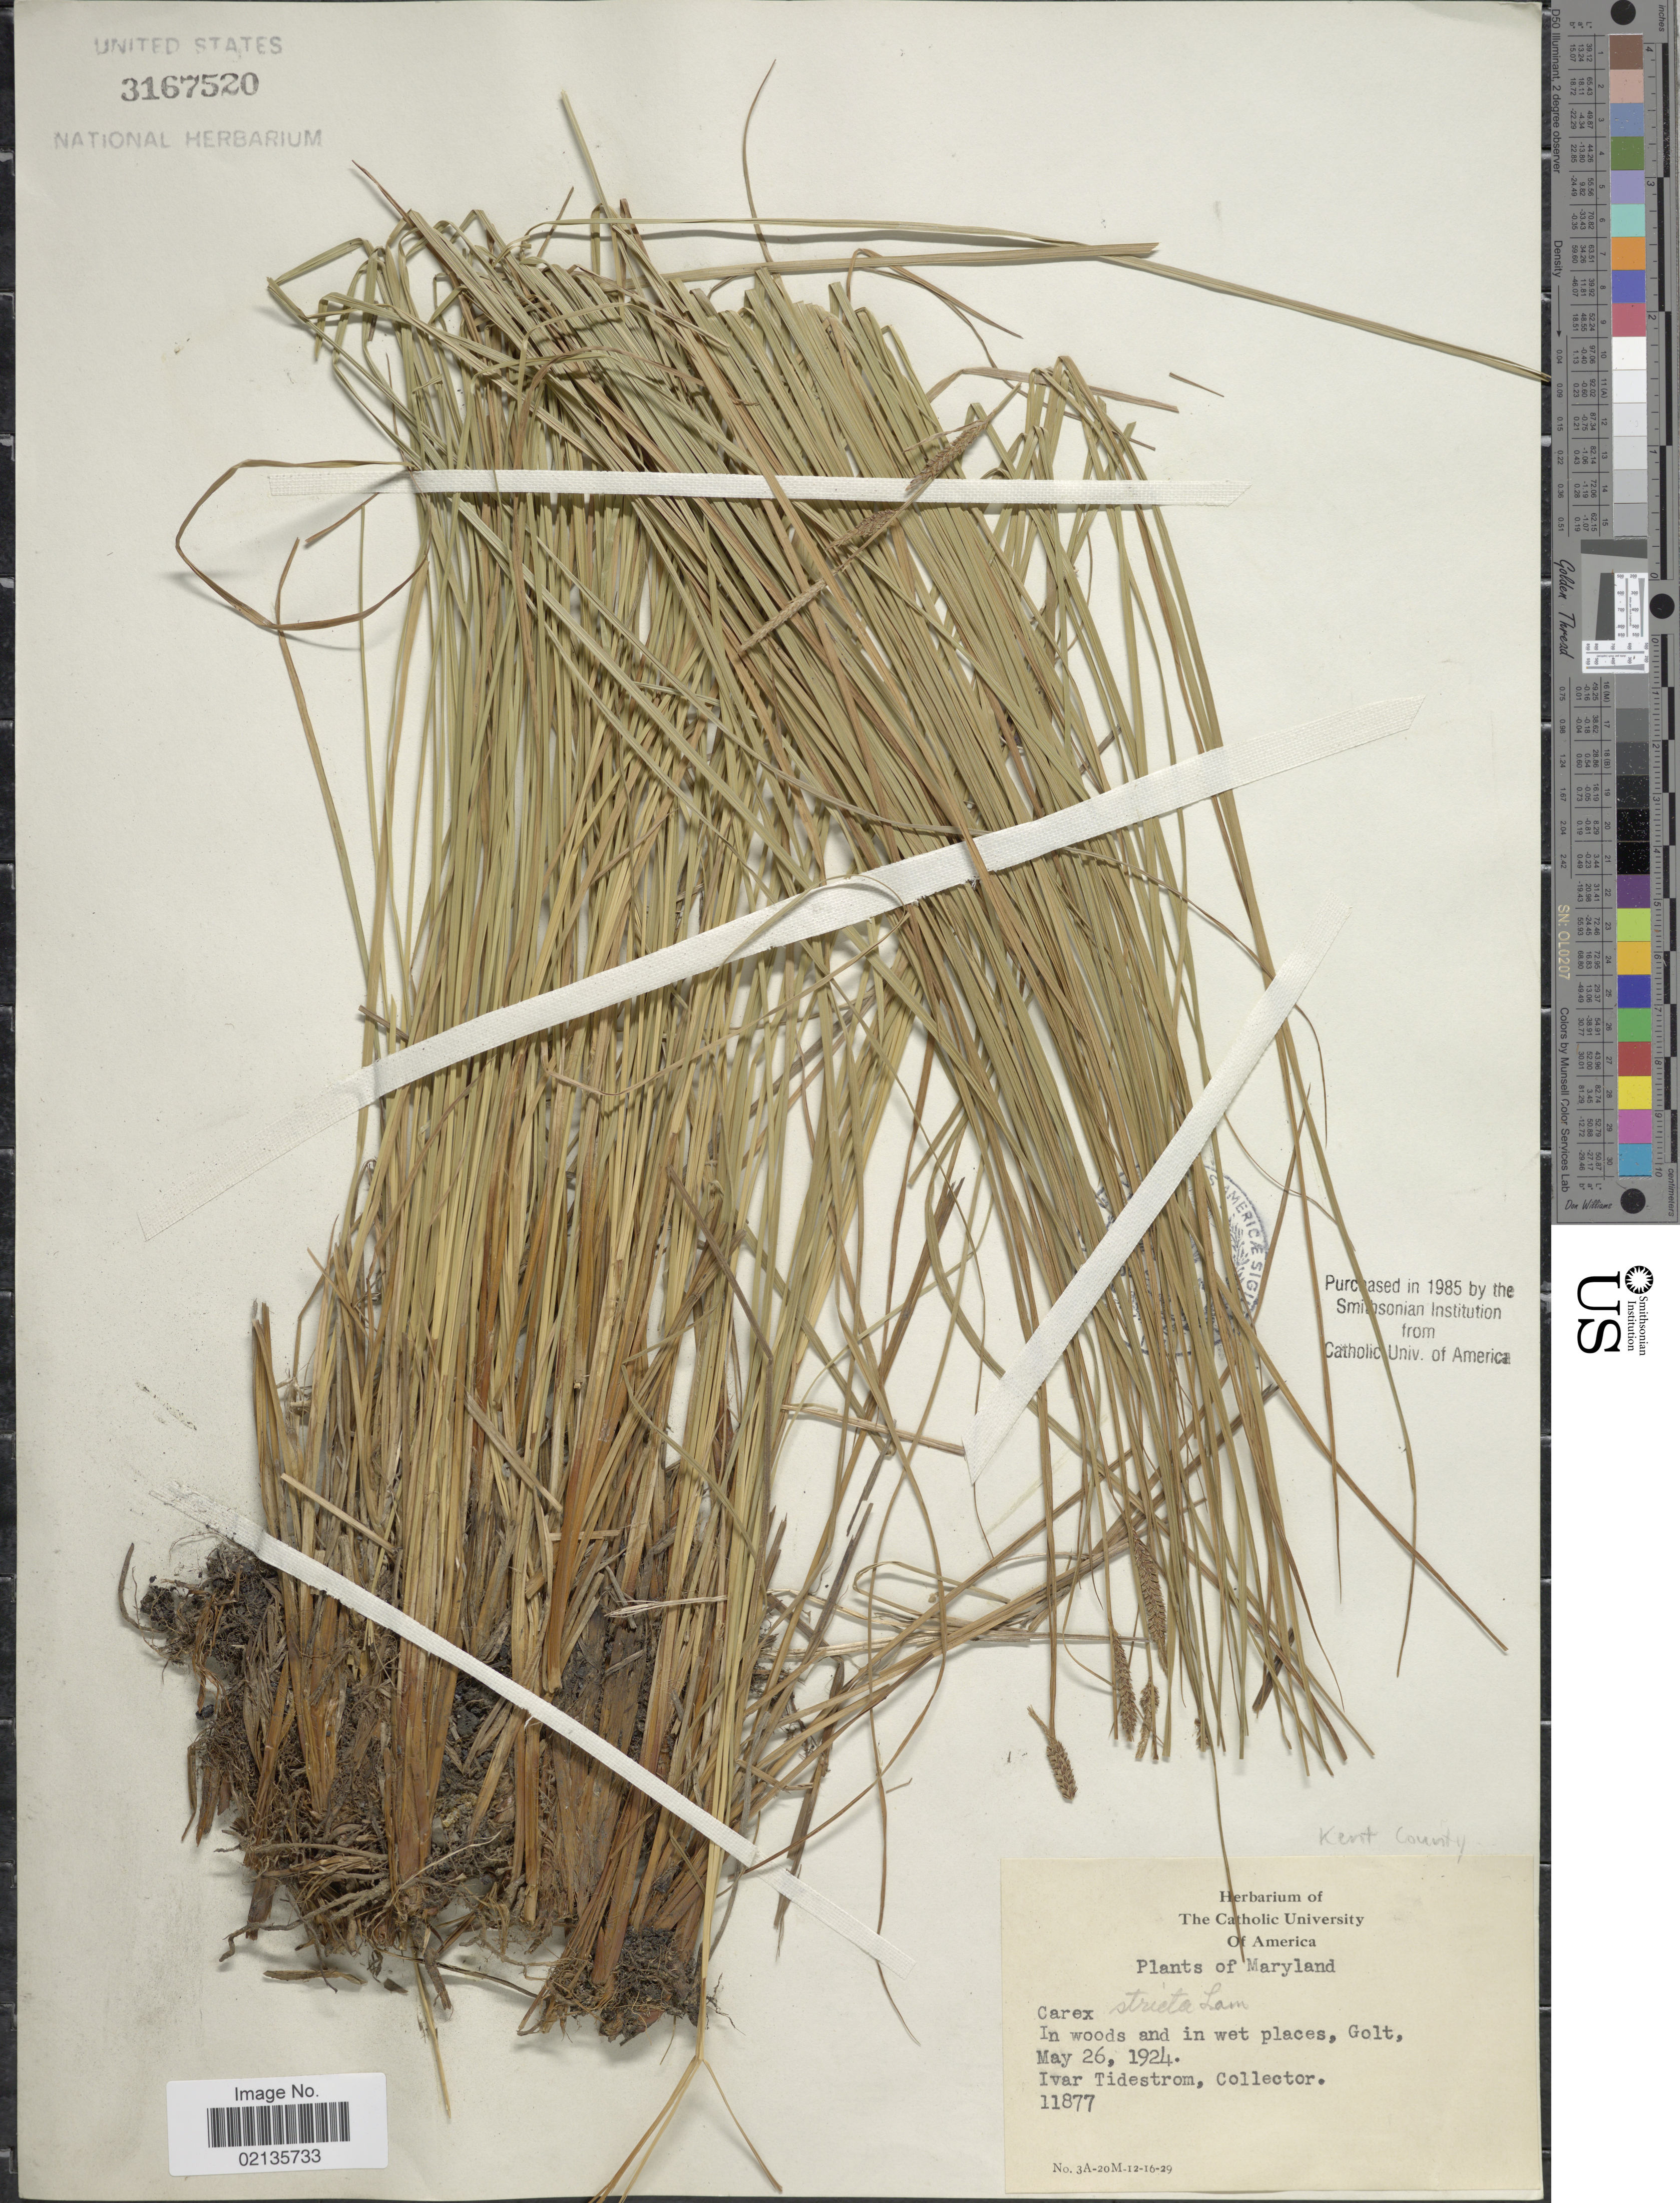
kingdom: Plantae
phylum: Tracheophyta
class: Liliopsida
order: Poales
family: Cyperaceae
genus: Carex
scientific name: Carex stricta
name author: Lam.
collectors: I. F. Tidestrom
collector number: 11877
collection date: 1924-05-26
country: United States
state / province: Maryland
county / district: Kent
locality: In woods and in wet places, Golt, Kent County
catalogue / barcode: US 3167520